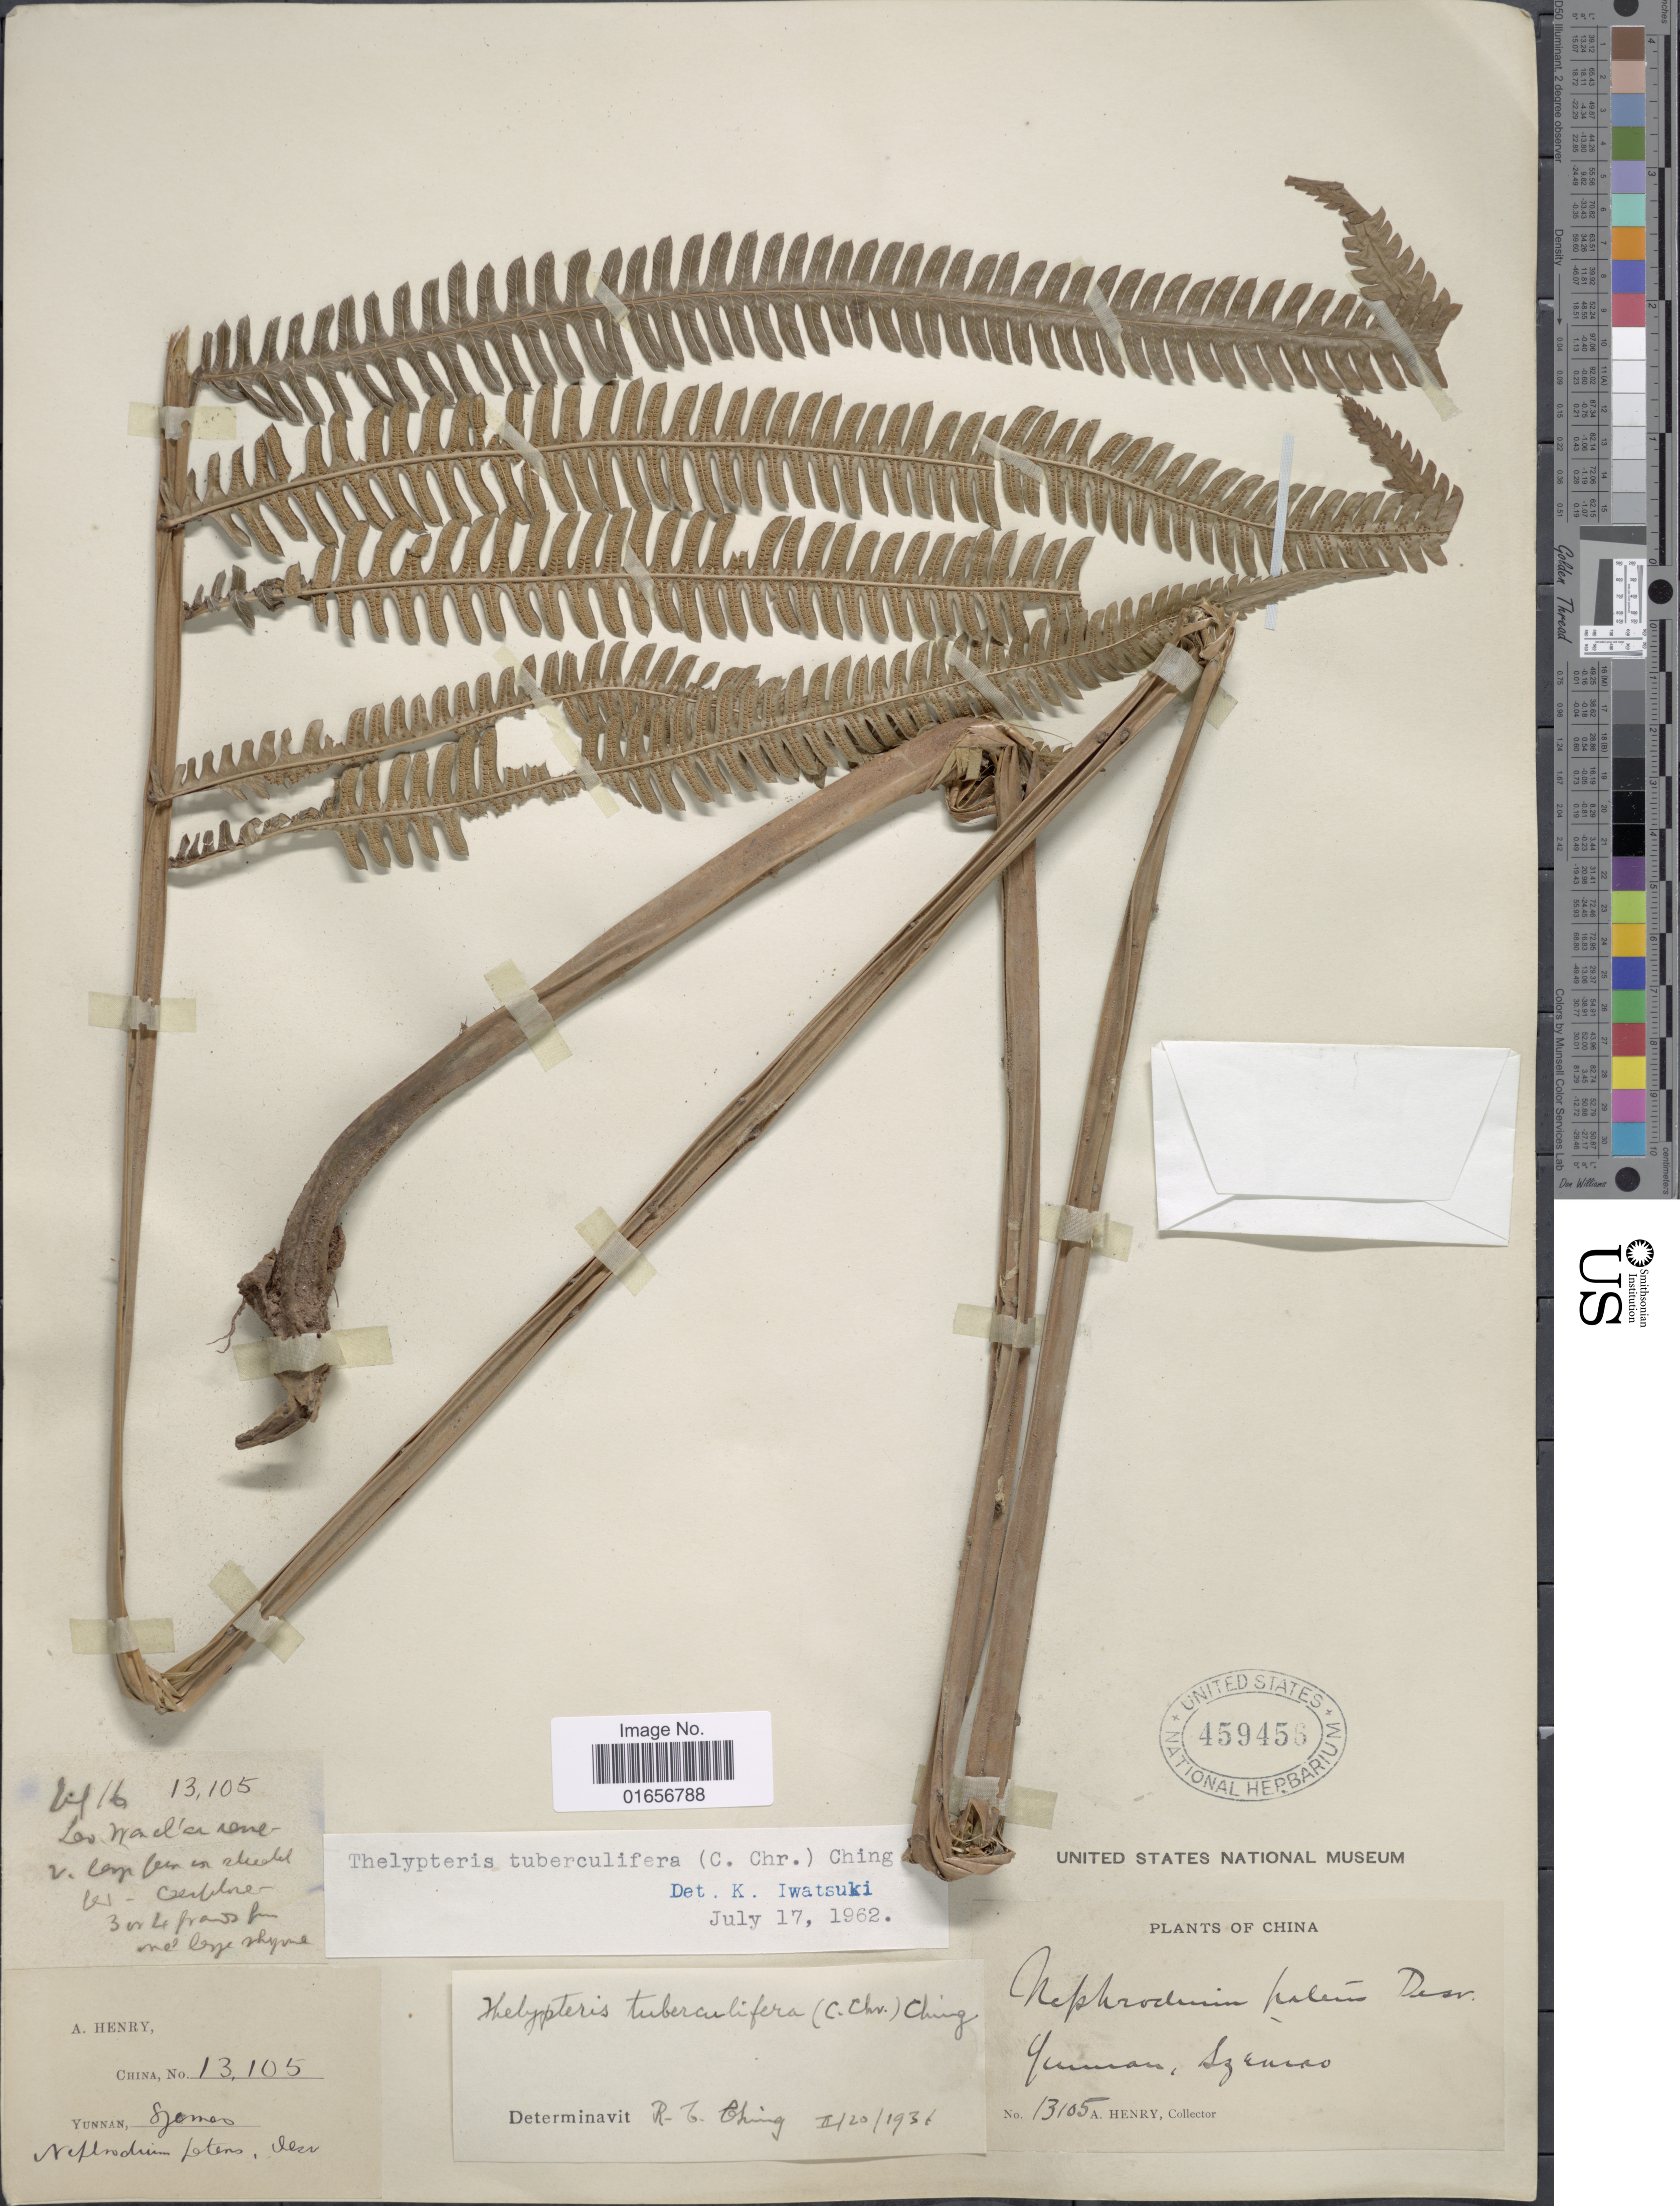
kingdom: Plantae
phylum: Tracheophyta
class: Polypodiopsida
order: Polypodiales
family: Thelypteridaceae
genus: Pseudocyclosorus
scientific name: Pseudocyclosorus tuberculiferus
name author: (C. Chr.) Ching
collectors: A. Henry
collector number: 13105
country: China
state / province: Yunnan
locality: Szumao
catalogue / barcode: US 459456